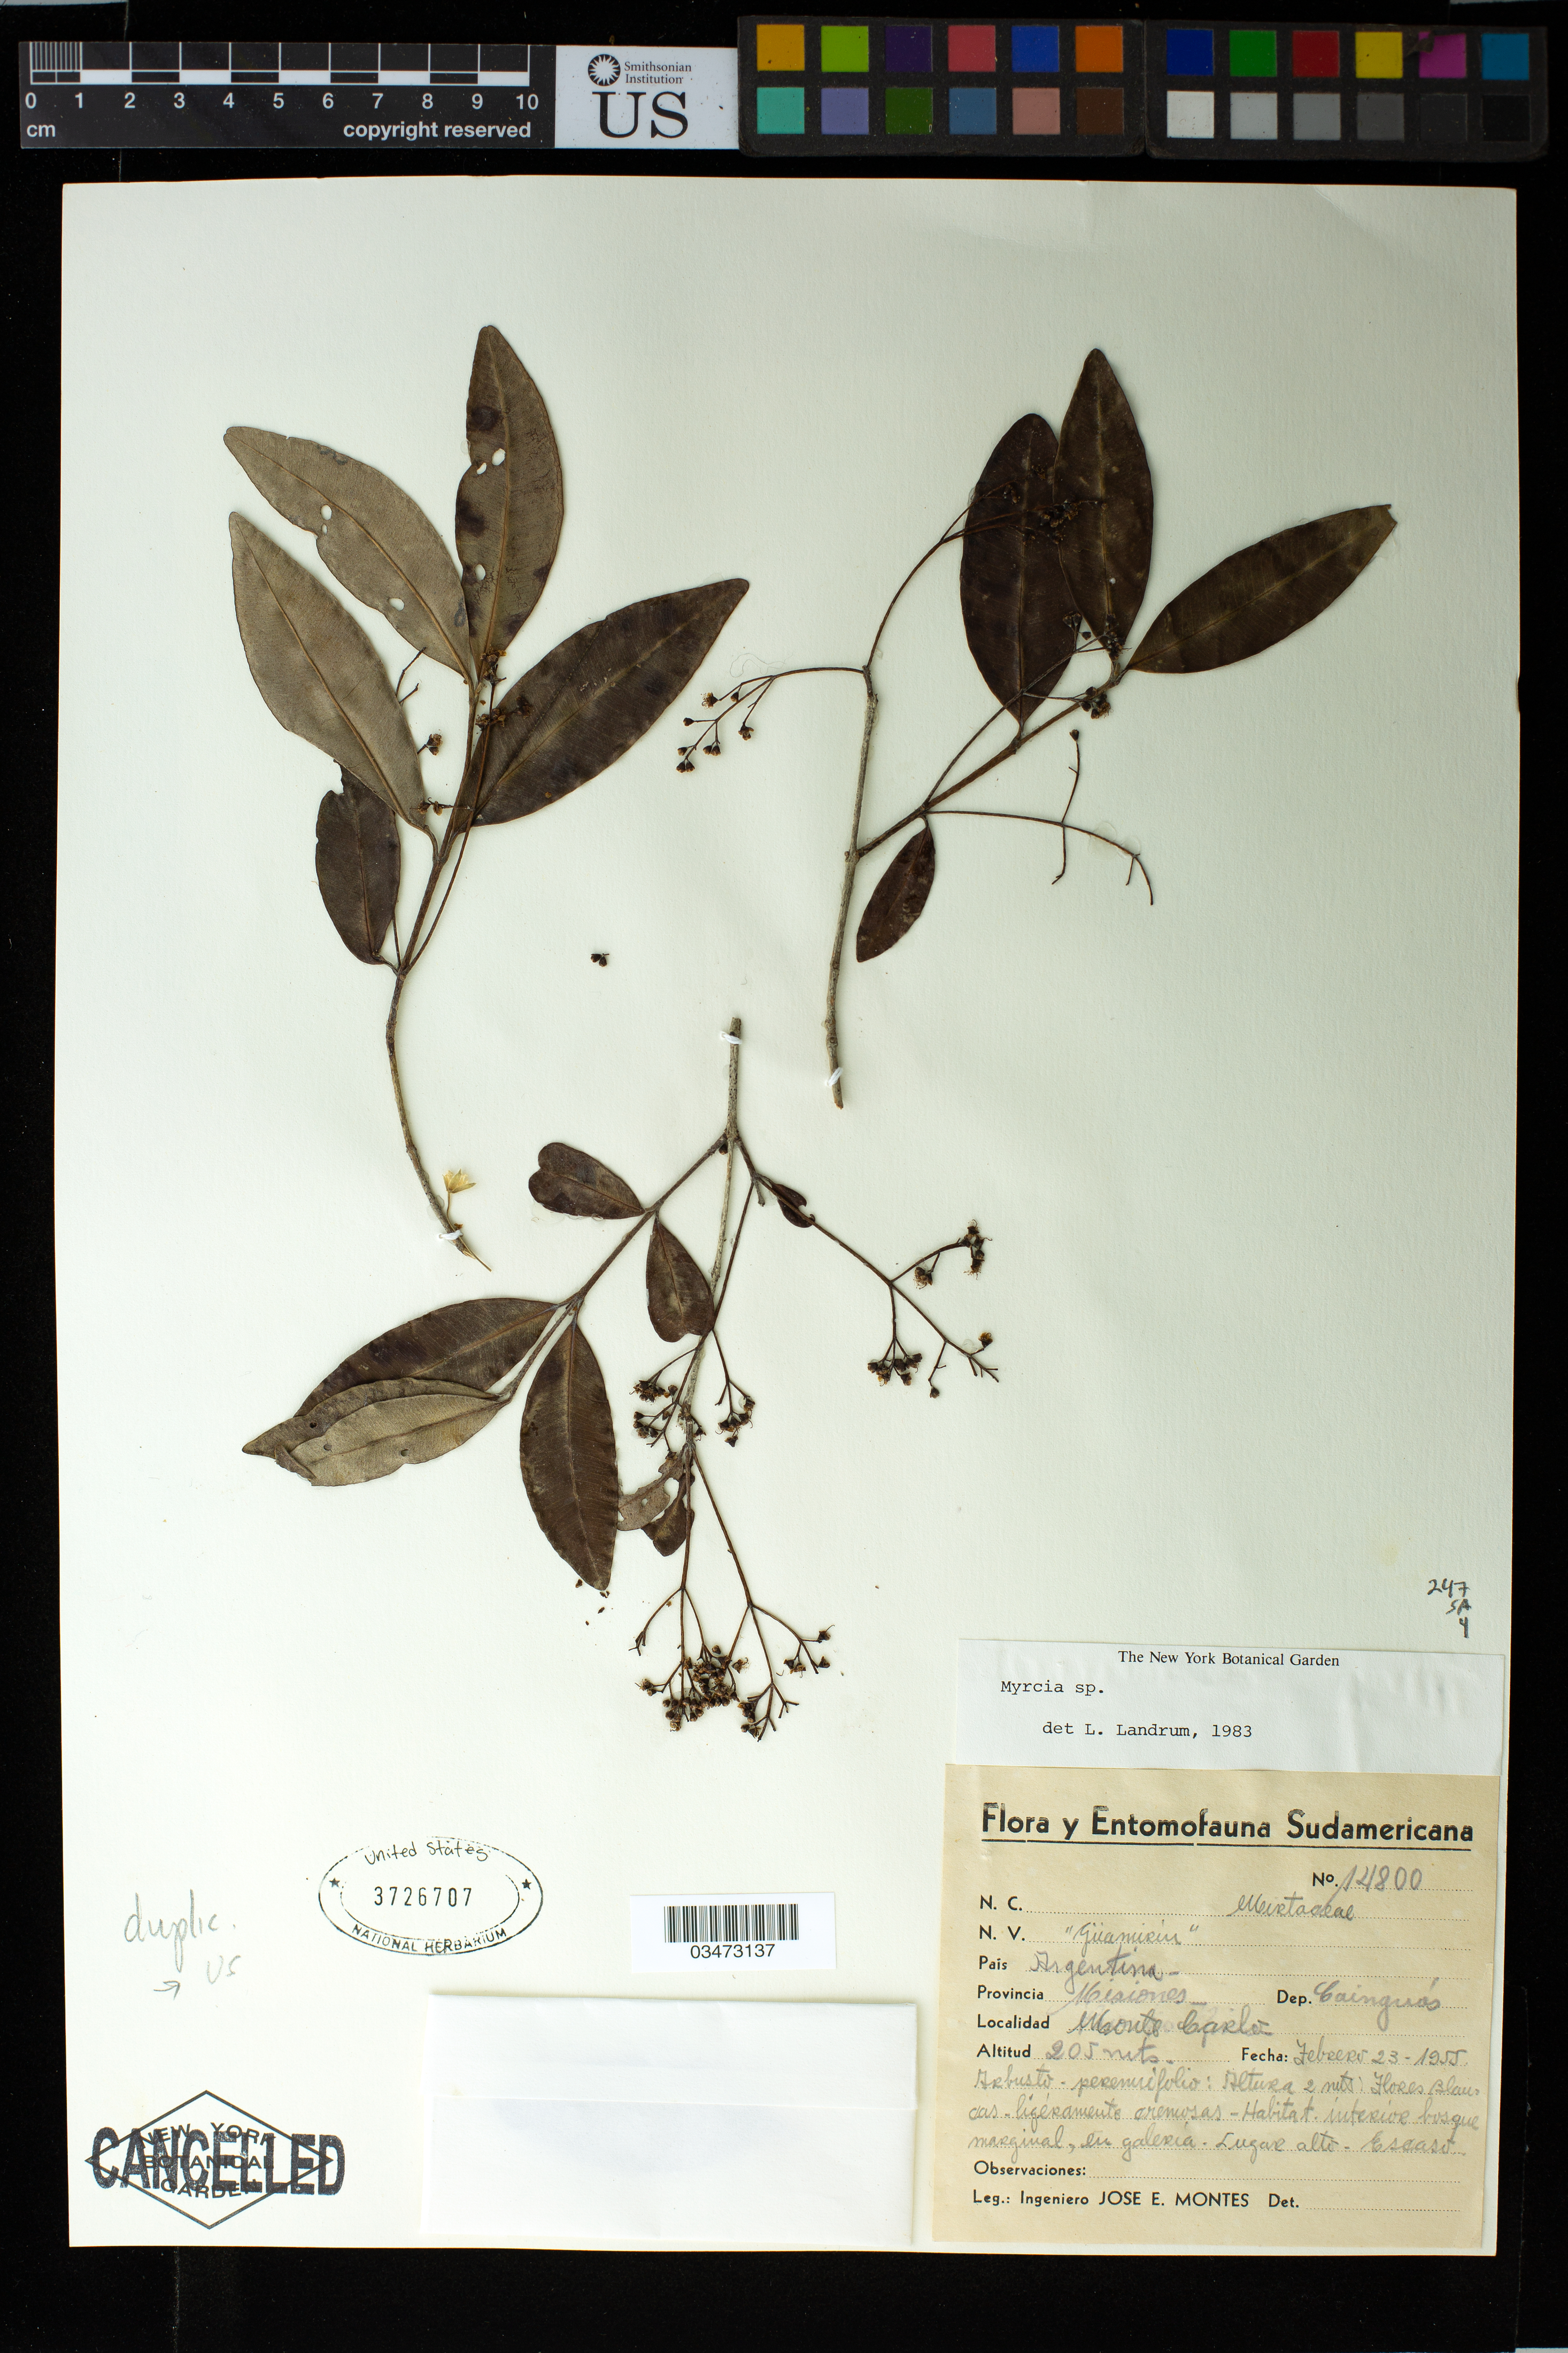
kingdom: Plantae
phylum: Tracheophyta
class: Magnoliopsida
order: Myrtales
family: Myrtaceae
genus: Myrcia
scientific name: Myrcia sp.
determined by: Landrum, L. R.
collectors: J. E. Montes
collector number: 14800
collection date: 1955-02-23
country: Argentina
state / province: Misiones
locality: Dep. Cainguas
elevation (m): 205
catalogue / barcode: US 3726707